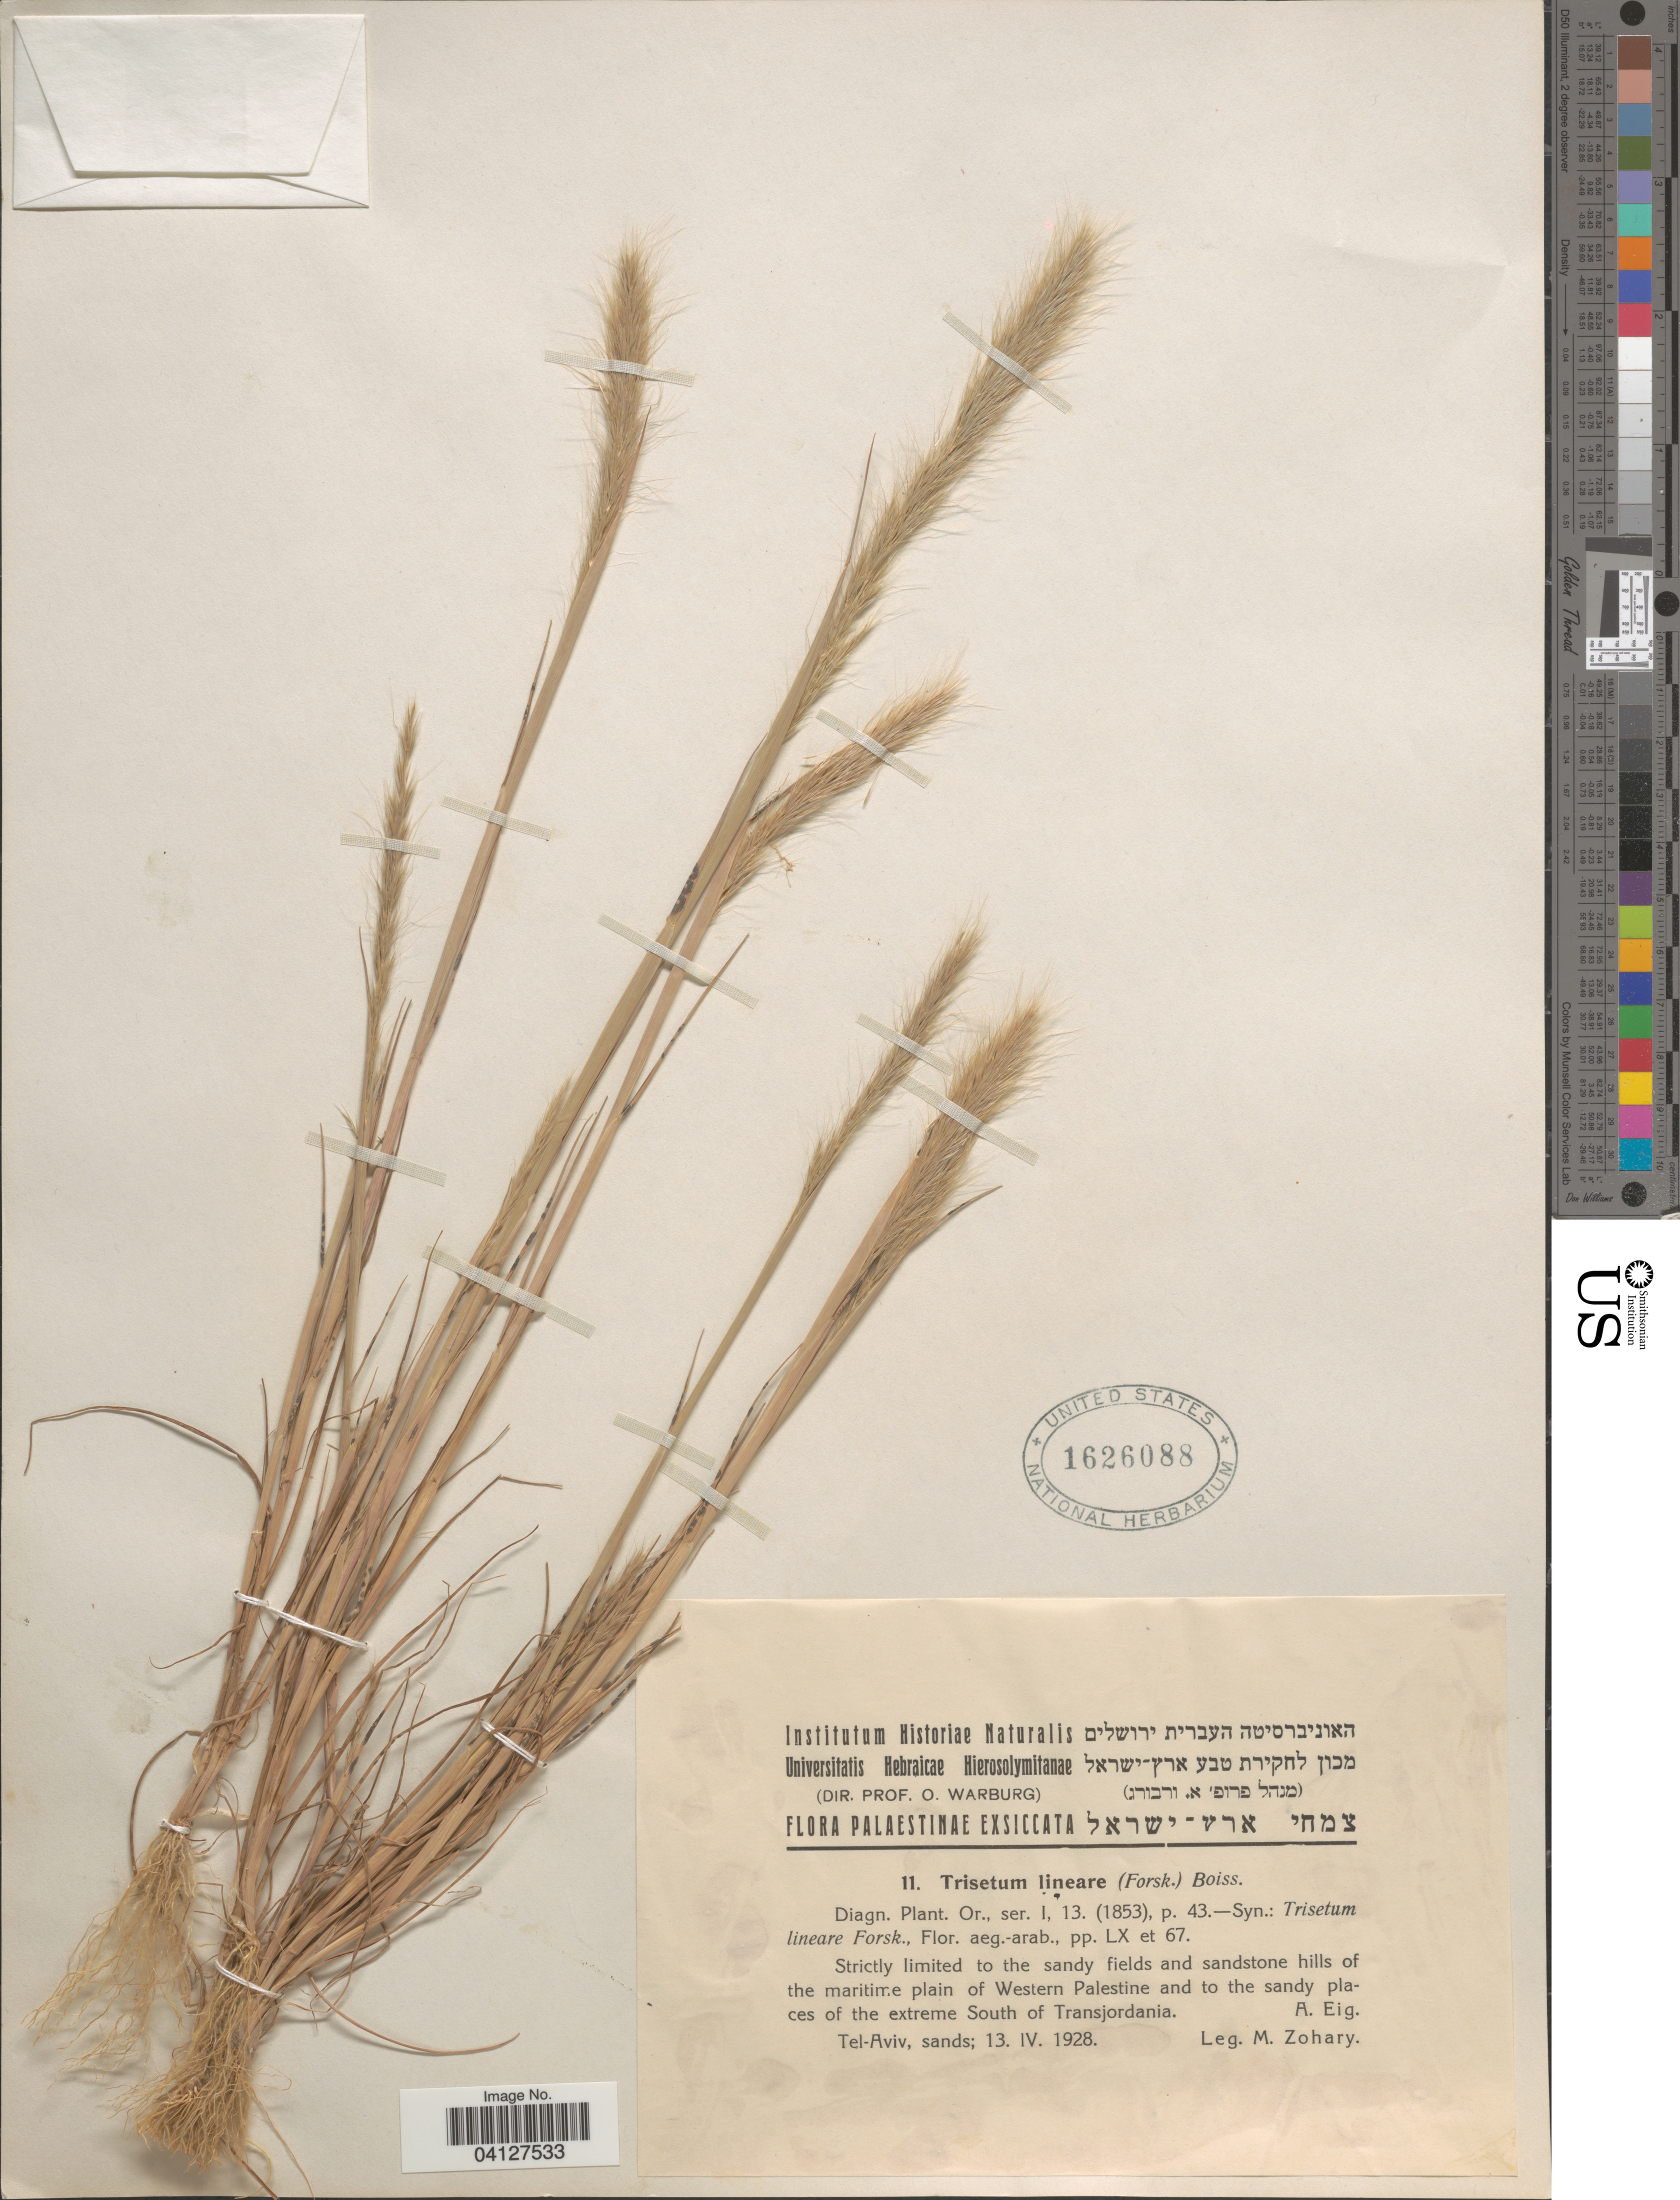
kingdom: Plantae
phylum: Tracheophyta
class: Liliopsida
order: Poales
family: Poaceae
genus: Trisetum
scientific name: Trisetum lineare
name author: (Forssk.) Boiss.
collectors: M. Zohary & A. Eig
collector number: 11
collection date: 1928-04-13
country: Israel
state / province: Tel Aviv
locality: Strictly limited to the sandy fields and sandstone hills of the maritime plain of Western Palestine and to the sandy places of the extreme South of Transjordania.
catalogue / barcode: US 1626088